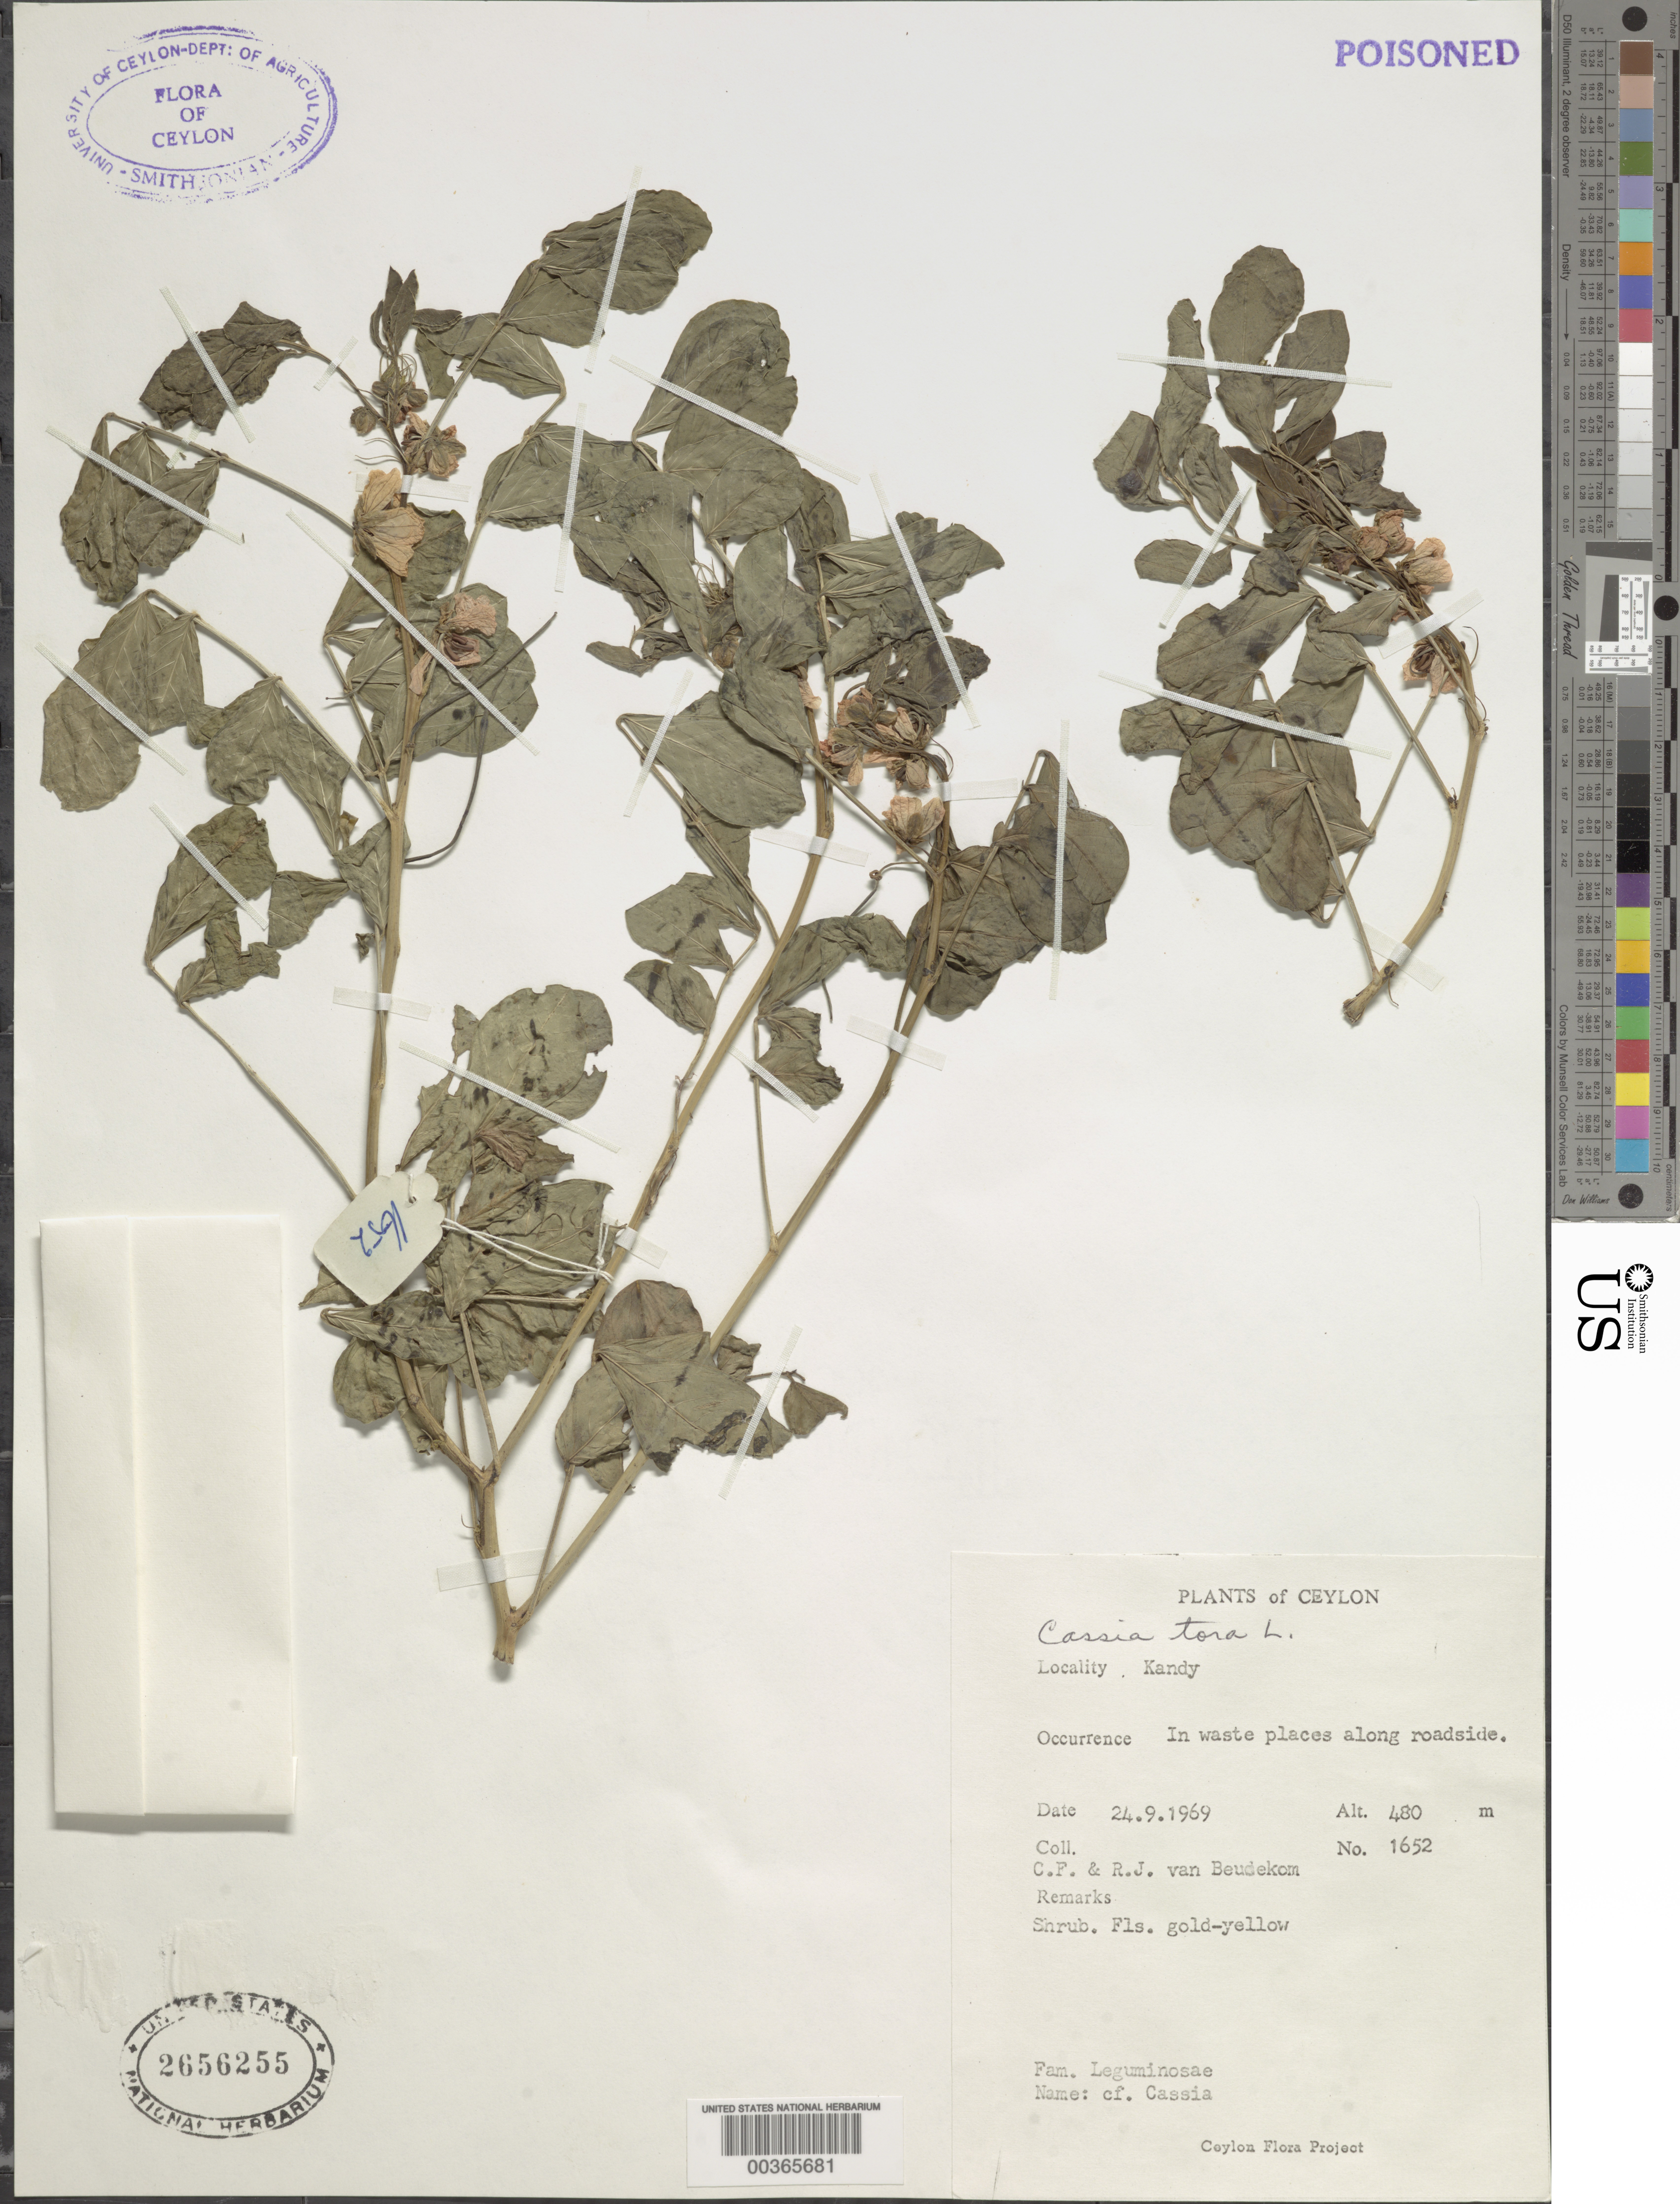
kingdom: Plantae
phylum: Tracheophyta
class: Magnoliopsida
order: Fabales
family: Fabaceae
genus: Senna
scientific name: Senna obtusifolia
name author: (L.) H.S. Irwin & Barneby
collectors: C. F. Beusekom & R. Beusekom-Osinga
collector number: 1652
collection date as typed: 24 Sep 1969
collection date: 1969-09-24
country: Sri Lanka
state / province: Central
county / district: Kandy Dist.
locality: Kandy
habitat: In waste places along roadside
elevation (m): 480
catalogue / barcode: US 2656255